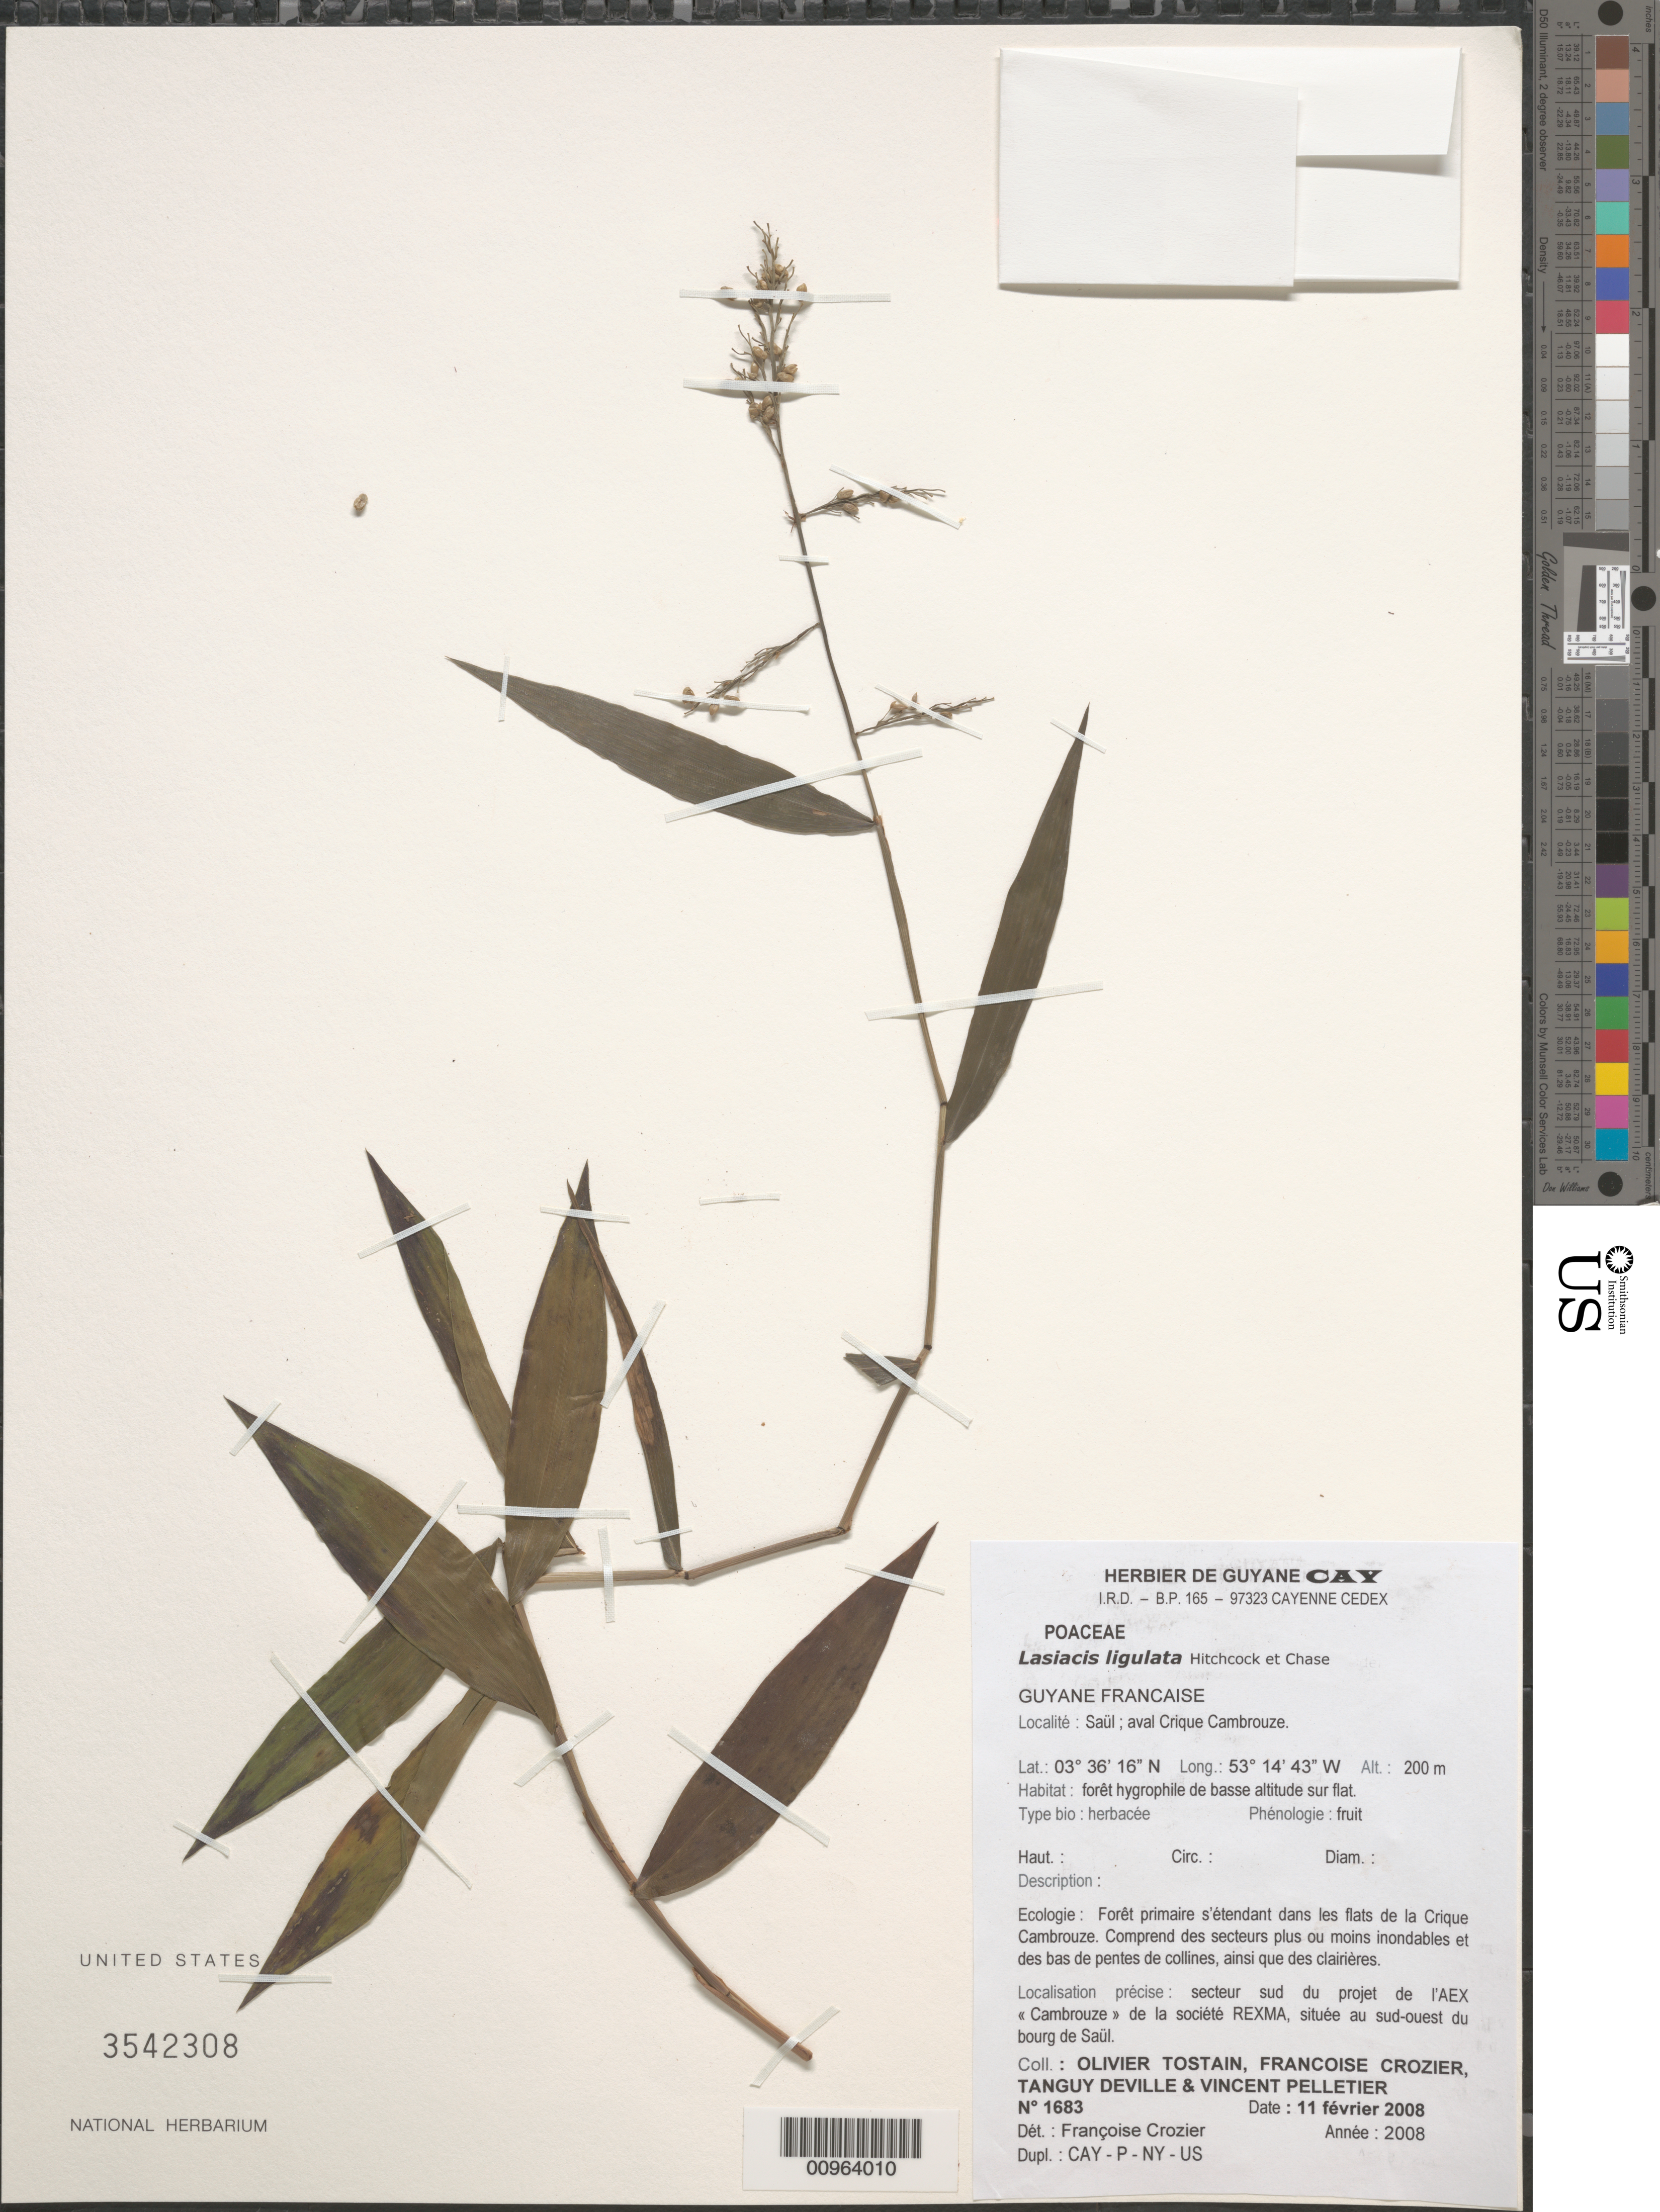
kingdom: Plantae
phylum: Tracheophyta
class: Liliopsida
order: Poales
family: Poaceae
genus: Lasiacis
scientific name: Lasiacis ligulata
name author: Hitchc. & Chase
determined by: Crozier, F.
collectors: O. Tostain, F. Crozier, T. Deville & V. Pelletier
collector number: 1683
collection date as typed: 11-Feb-08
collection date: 2008-02-11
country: French Guiana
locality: Saül; aval Crique Cambrouze. Secteur sud du projet de l'AEX "Cambrouze" de la societe REXMA, situee au sud-ouest du bourg de Saül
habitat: Foret hygrophile de basse altitude sur flat. Foret primaire s'etendant dans les flats de la Crique Cambrouze.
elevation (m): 200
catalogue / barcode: US 3542308